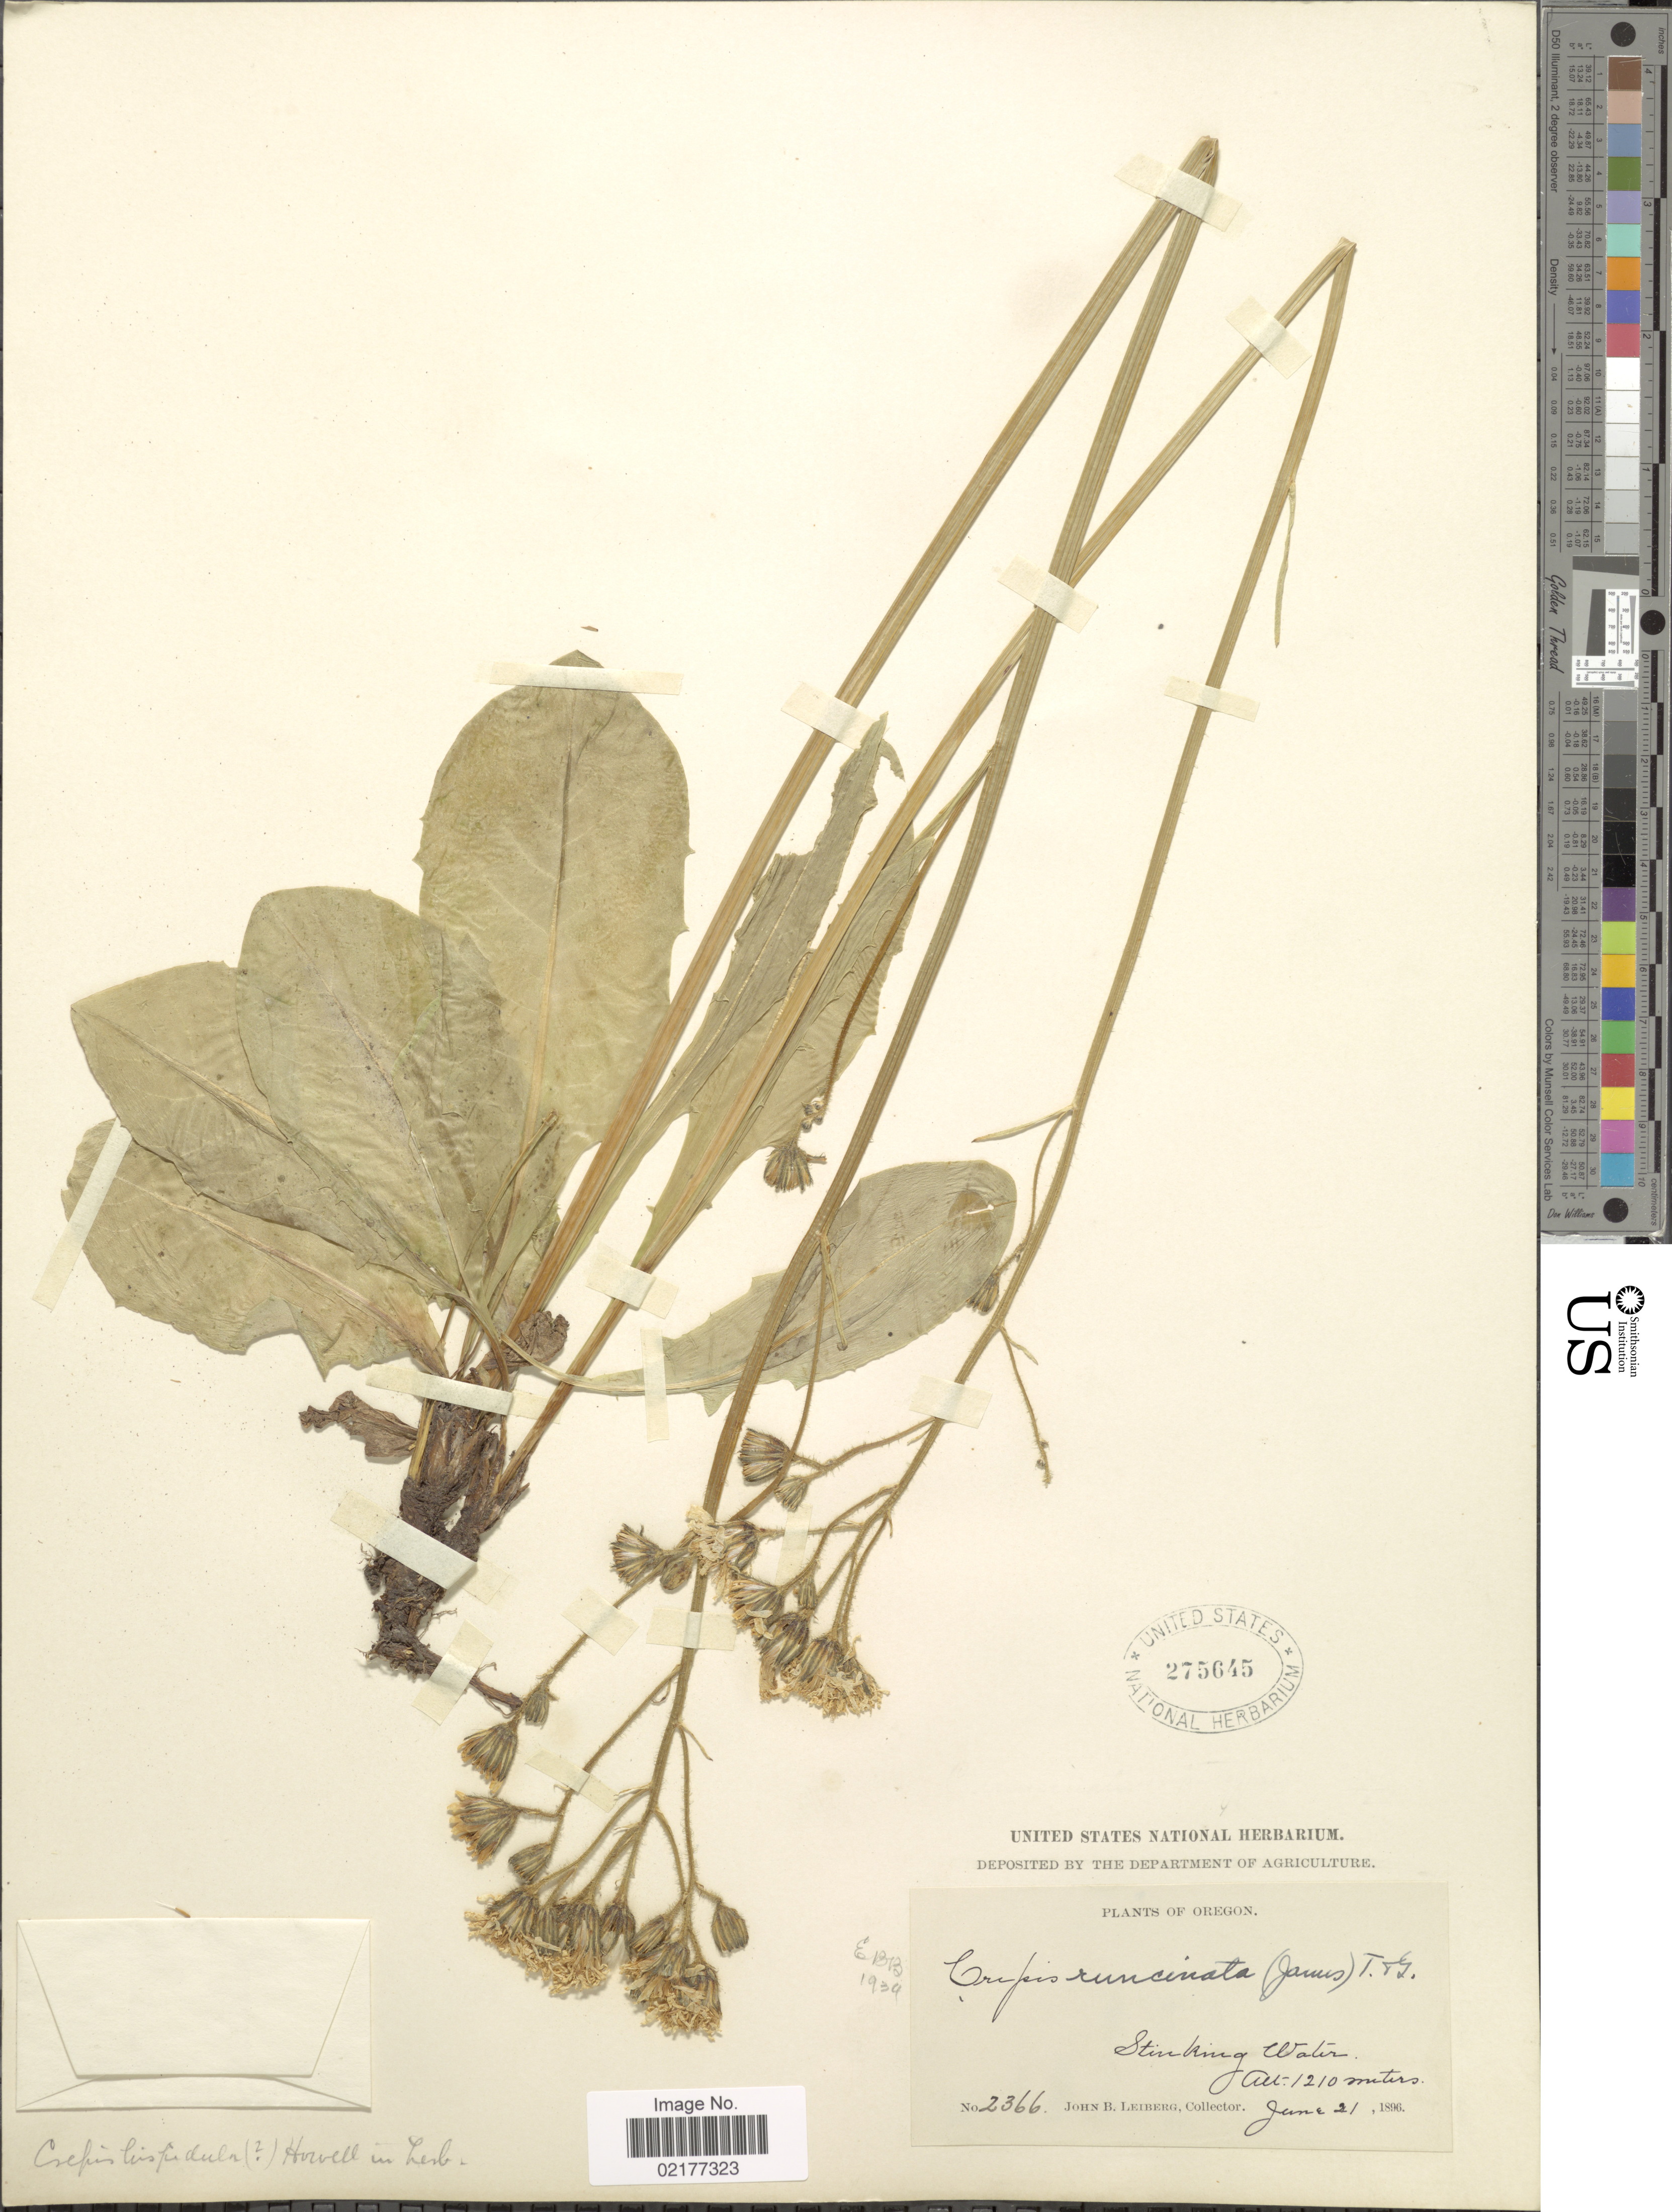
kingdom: Plantae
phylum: Tracheophyta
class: Magnoliopsida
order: Asterales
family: Asteraceae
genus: Crepis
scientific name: Crepis runcinata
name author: Torr. & A. Gray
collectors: J. B. Leiberg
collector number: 2366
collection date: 1896-06-21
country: United States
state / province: Oregon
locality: Stinking Water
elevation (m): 1210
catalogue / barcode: US 275645